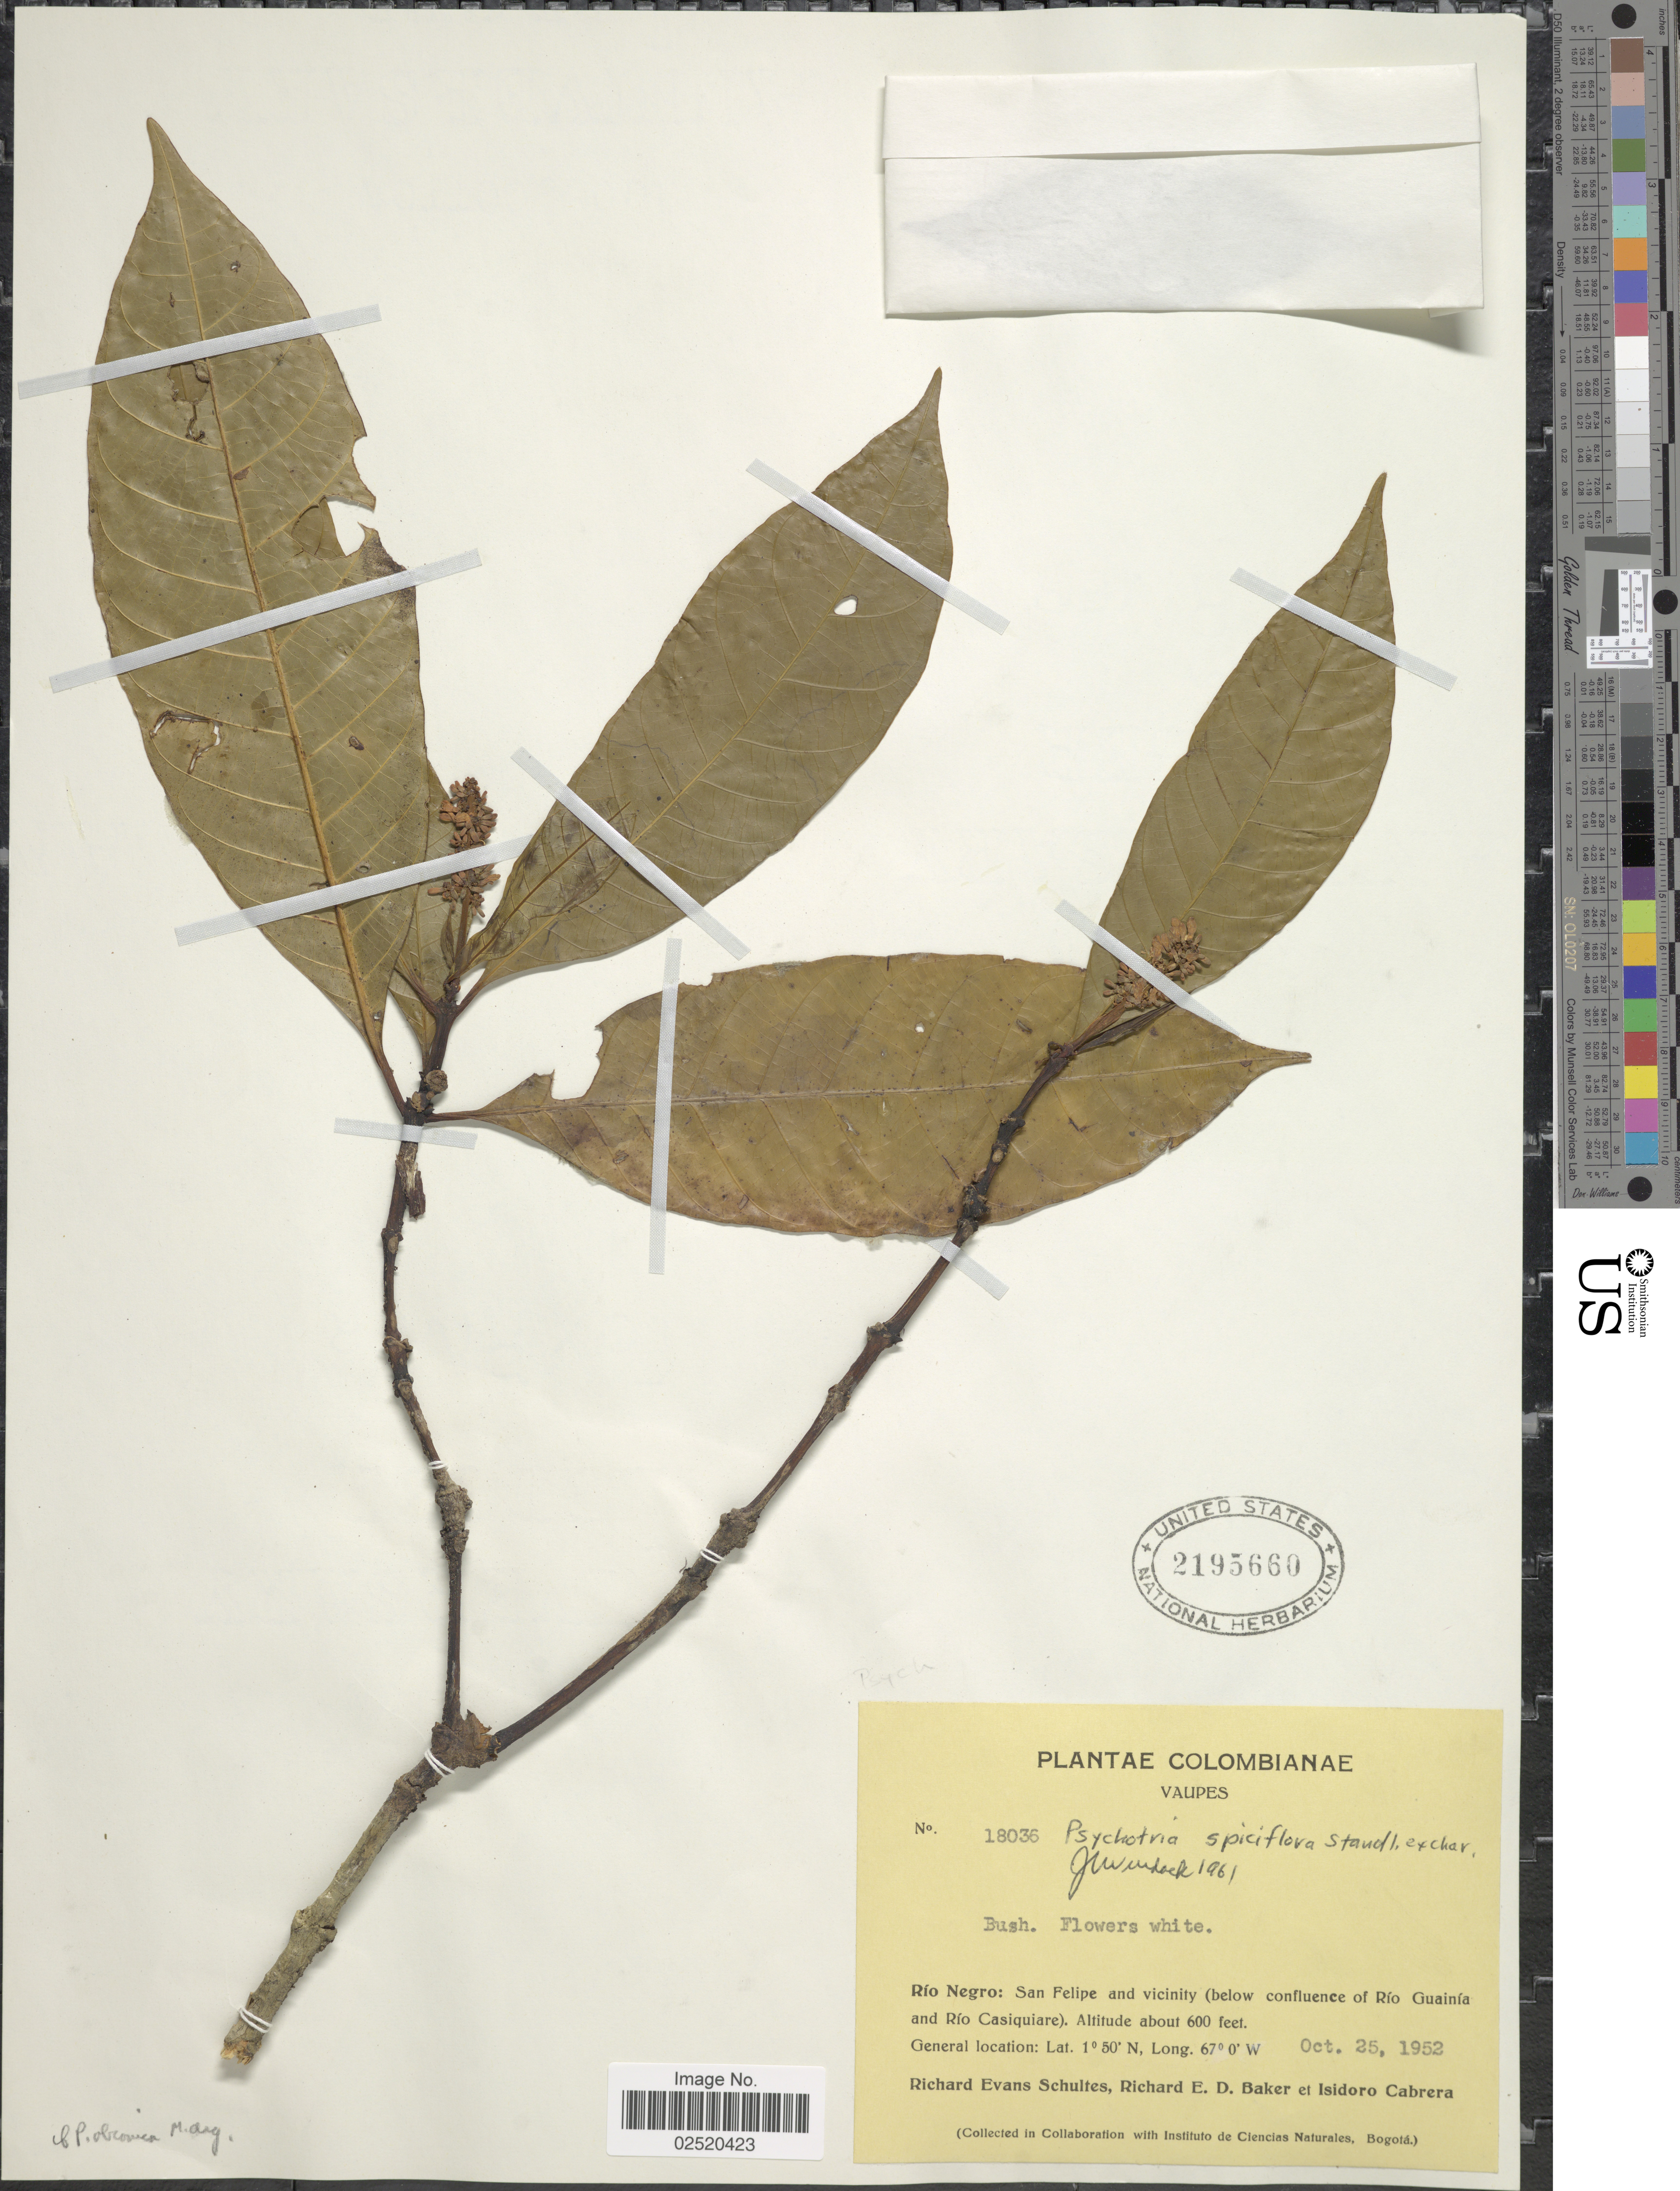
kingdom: Plantae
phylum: Tracheophyta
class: Magnoliopsida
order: Gentianales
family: Rubiaceae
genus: Psychotria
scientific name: Psychotria sphaerocephala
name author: Müll. Arg.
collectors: R. E. Schultes, R. E. D. Baker & I. Cabrera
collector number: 18036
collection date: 1952-10-25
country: Colombia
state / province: Vaupés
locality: Río Negro: San Felipe and vicinity (below confluence of Río Guainía and Río Casiquiare)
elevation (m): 183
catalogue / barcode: US 2195660